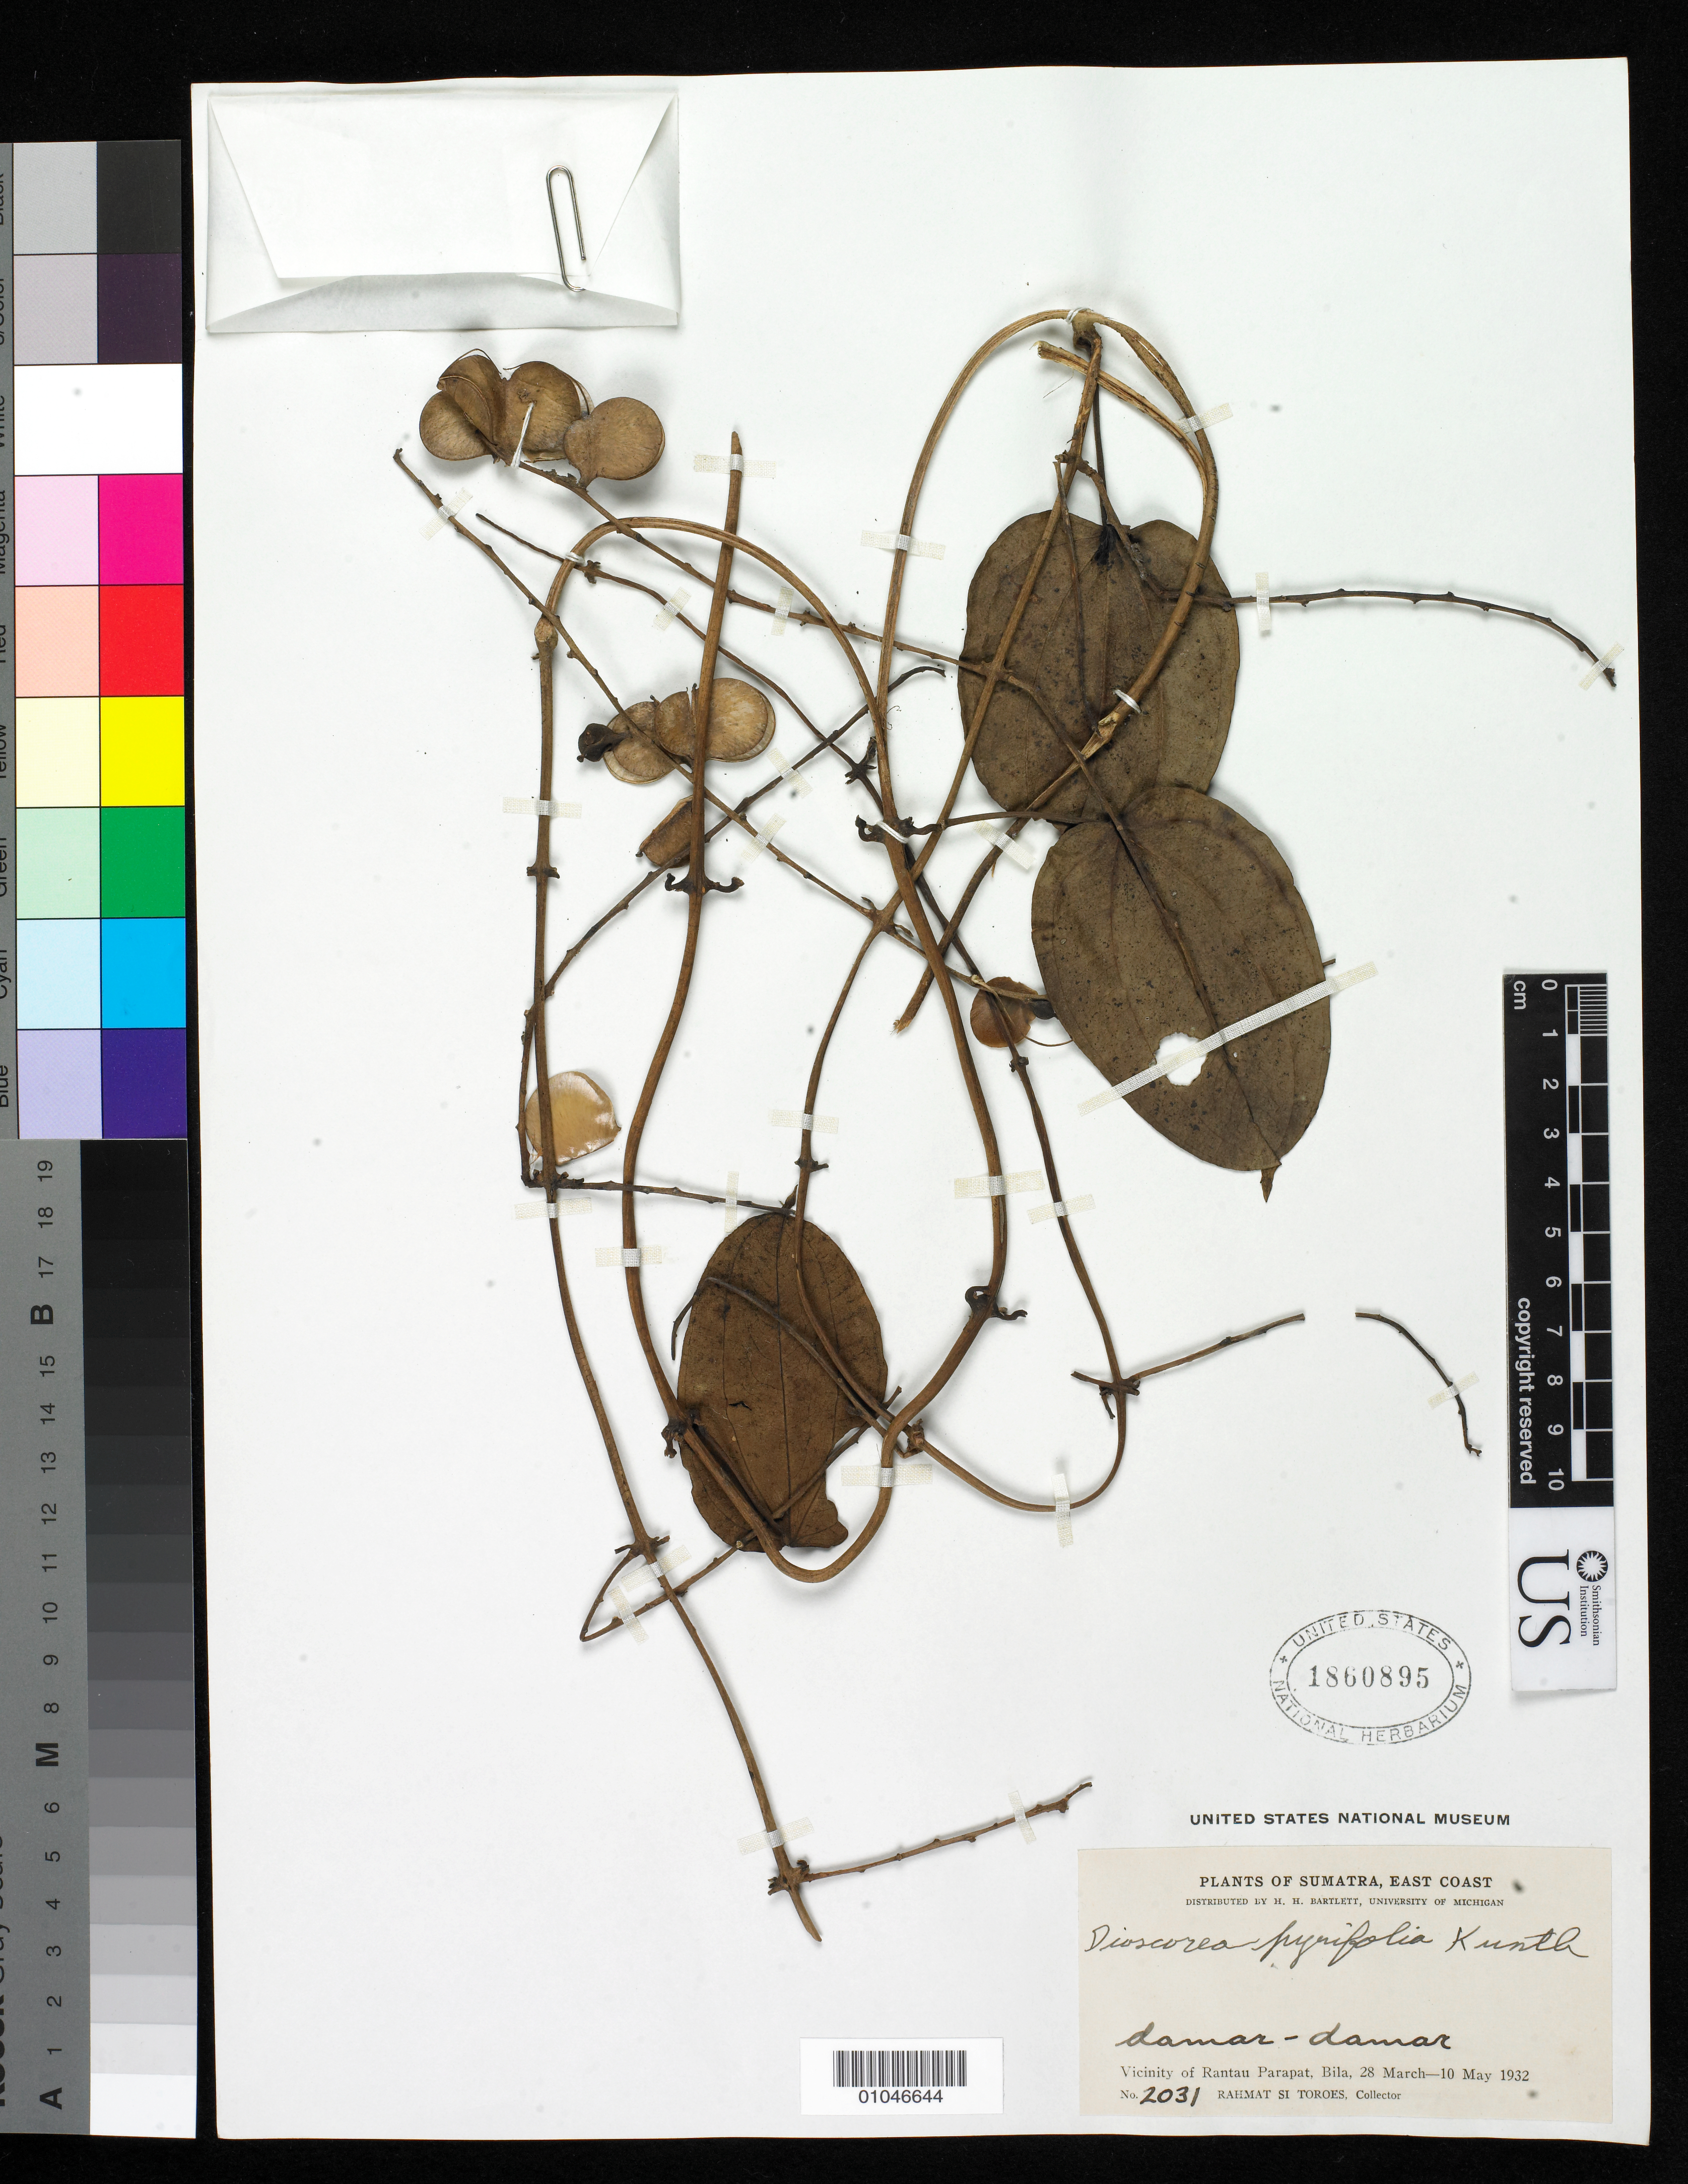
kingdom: Plantae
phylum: Tracheophyta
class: Liliopsida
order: Dioscoreales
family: Dioscoreaceae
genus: Dioscorea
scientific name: Dioscorea pyrifolia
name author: Kunth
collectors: Rahmat Si Boeea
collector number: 2031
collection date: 1932-03-28/1932-05-10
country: Indonesia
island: Sumatra I.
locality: (East Coast) Vicinity of Rantau Parapat, Bila, Sumatra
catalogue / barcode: US 1860895